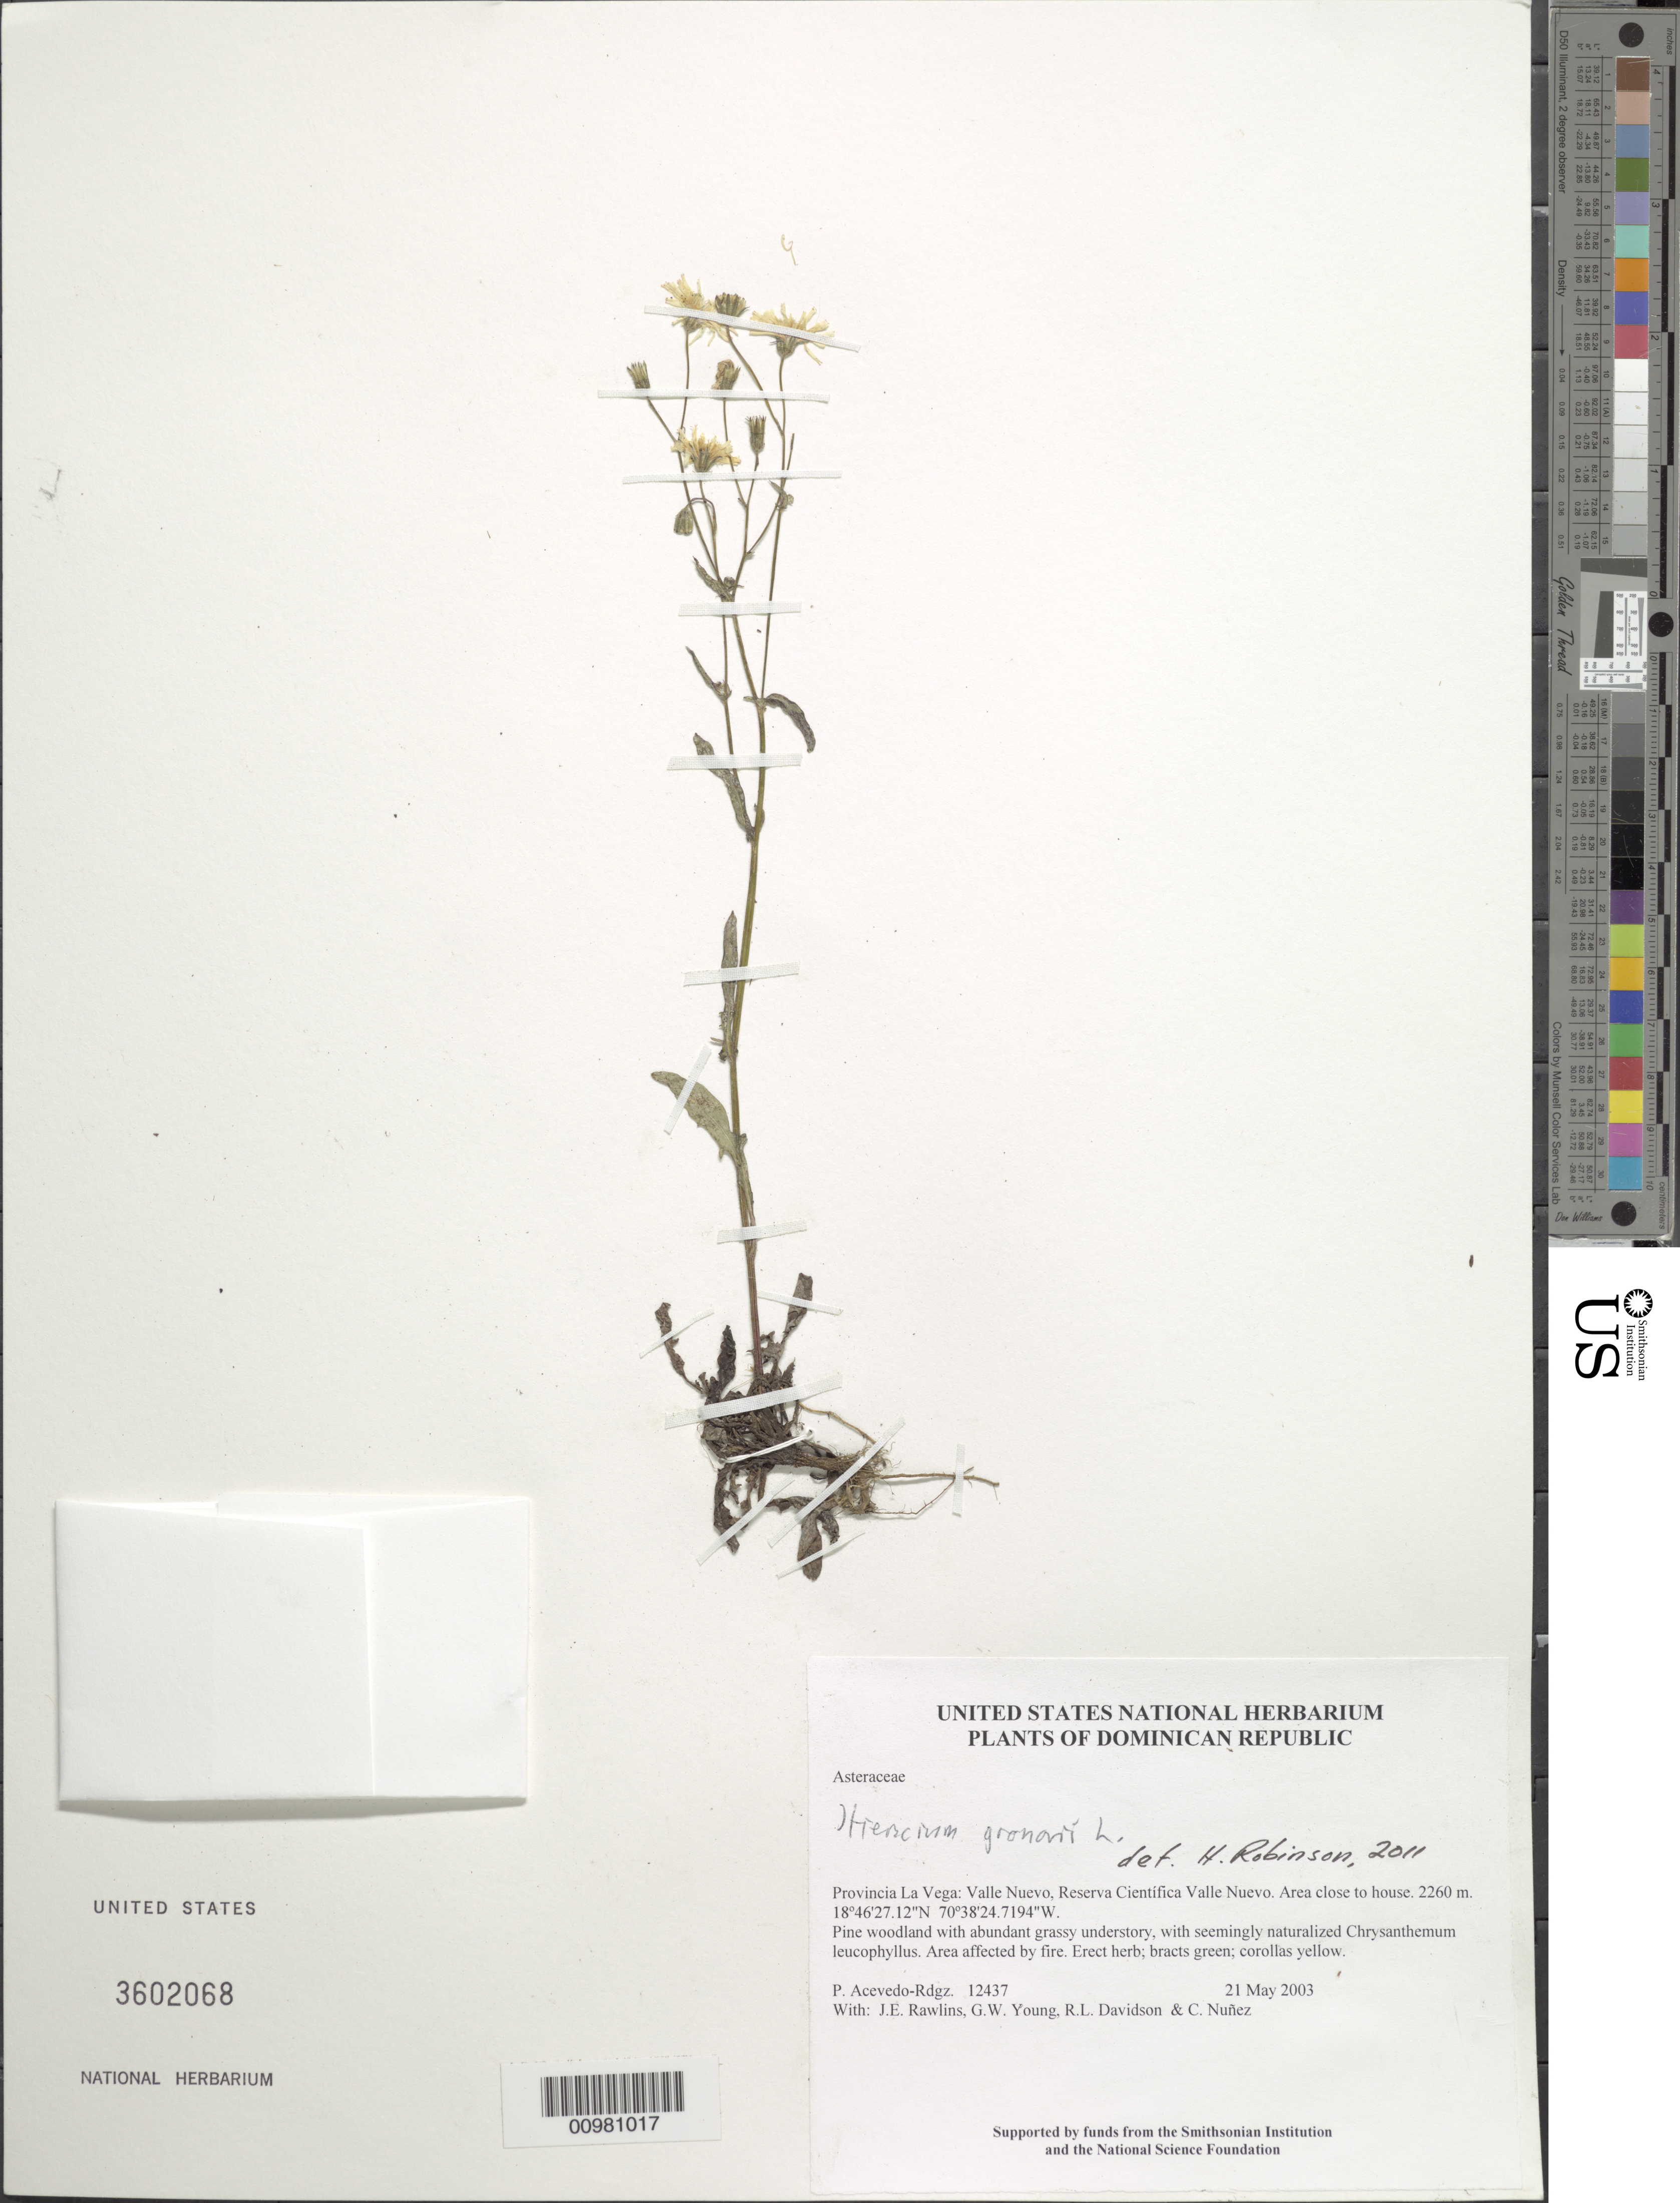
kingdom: Plantae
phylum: Tracheophyta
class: Magnoliopsida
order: Asterales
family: Asteraceae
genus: Hieracium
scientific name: Hieracium gronovii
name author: L.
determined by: Robinson, Harold E., (US)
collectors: P. Acevedo-Rodr., J. Rawlins, G. Young, R. Davidson & C. Nunez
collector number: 12437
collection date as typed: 21 May 2003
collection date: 2003-05-21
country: Dominican Republic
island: Hispaniola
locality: Provincia La Vega: Valle Nuevo, Reserva Científica Valle Nuevo. Area close to house.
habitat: Pine woodland with abundant grassy understory, with seemingly naturalized Chrysanthemum leucophyllus. Area affected by fire.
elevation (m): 2260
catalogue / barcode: US 360206